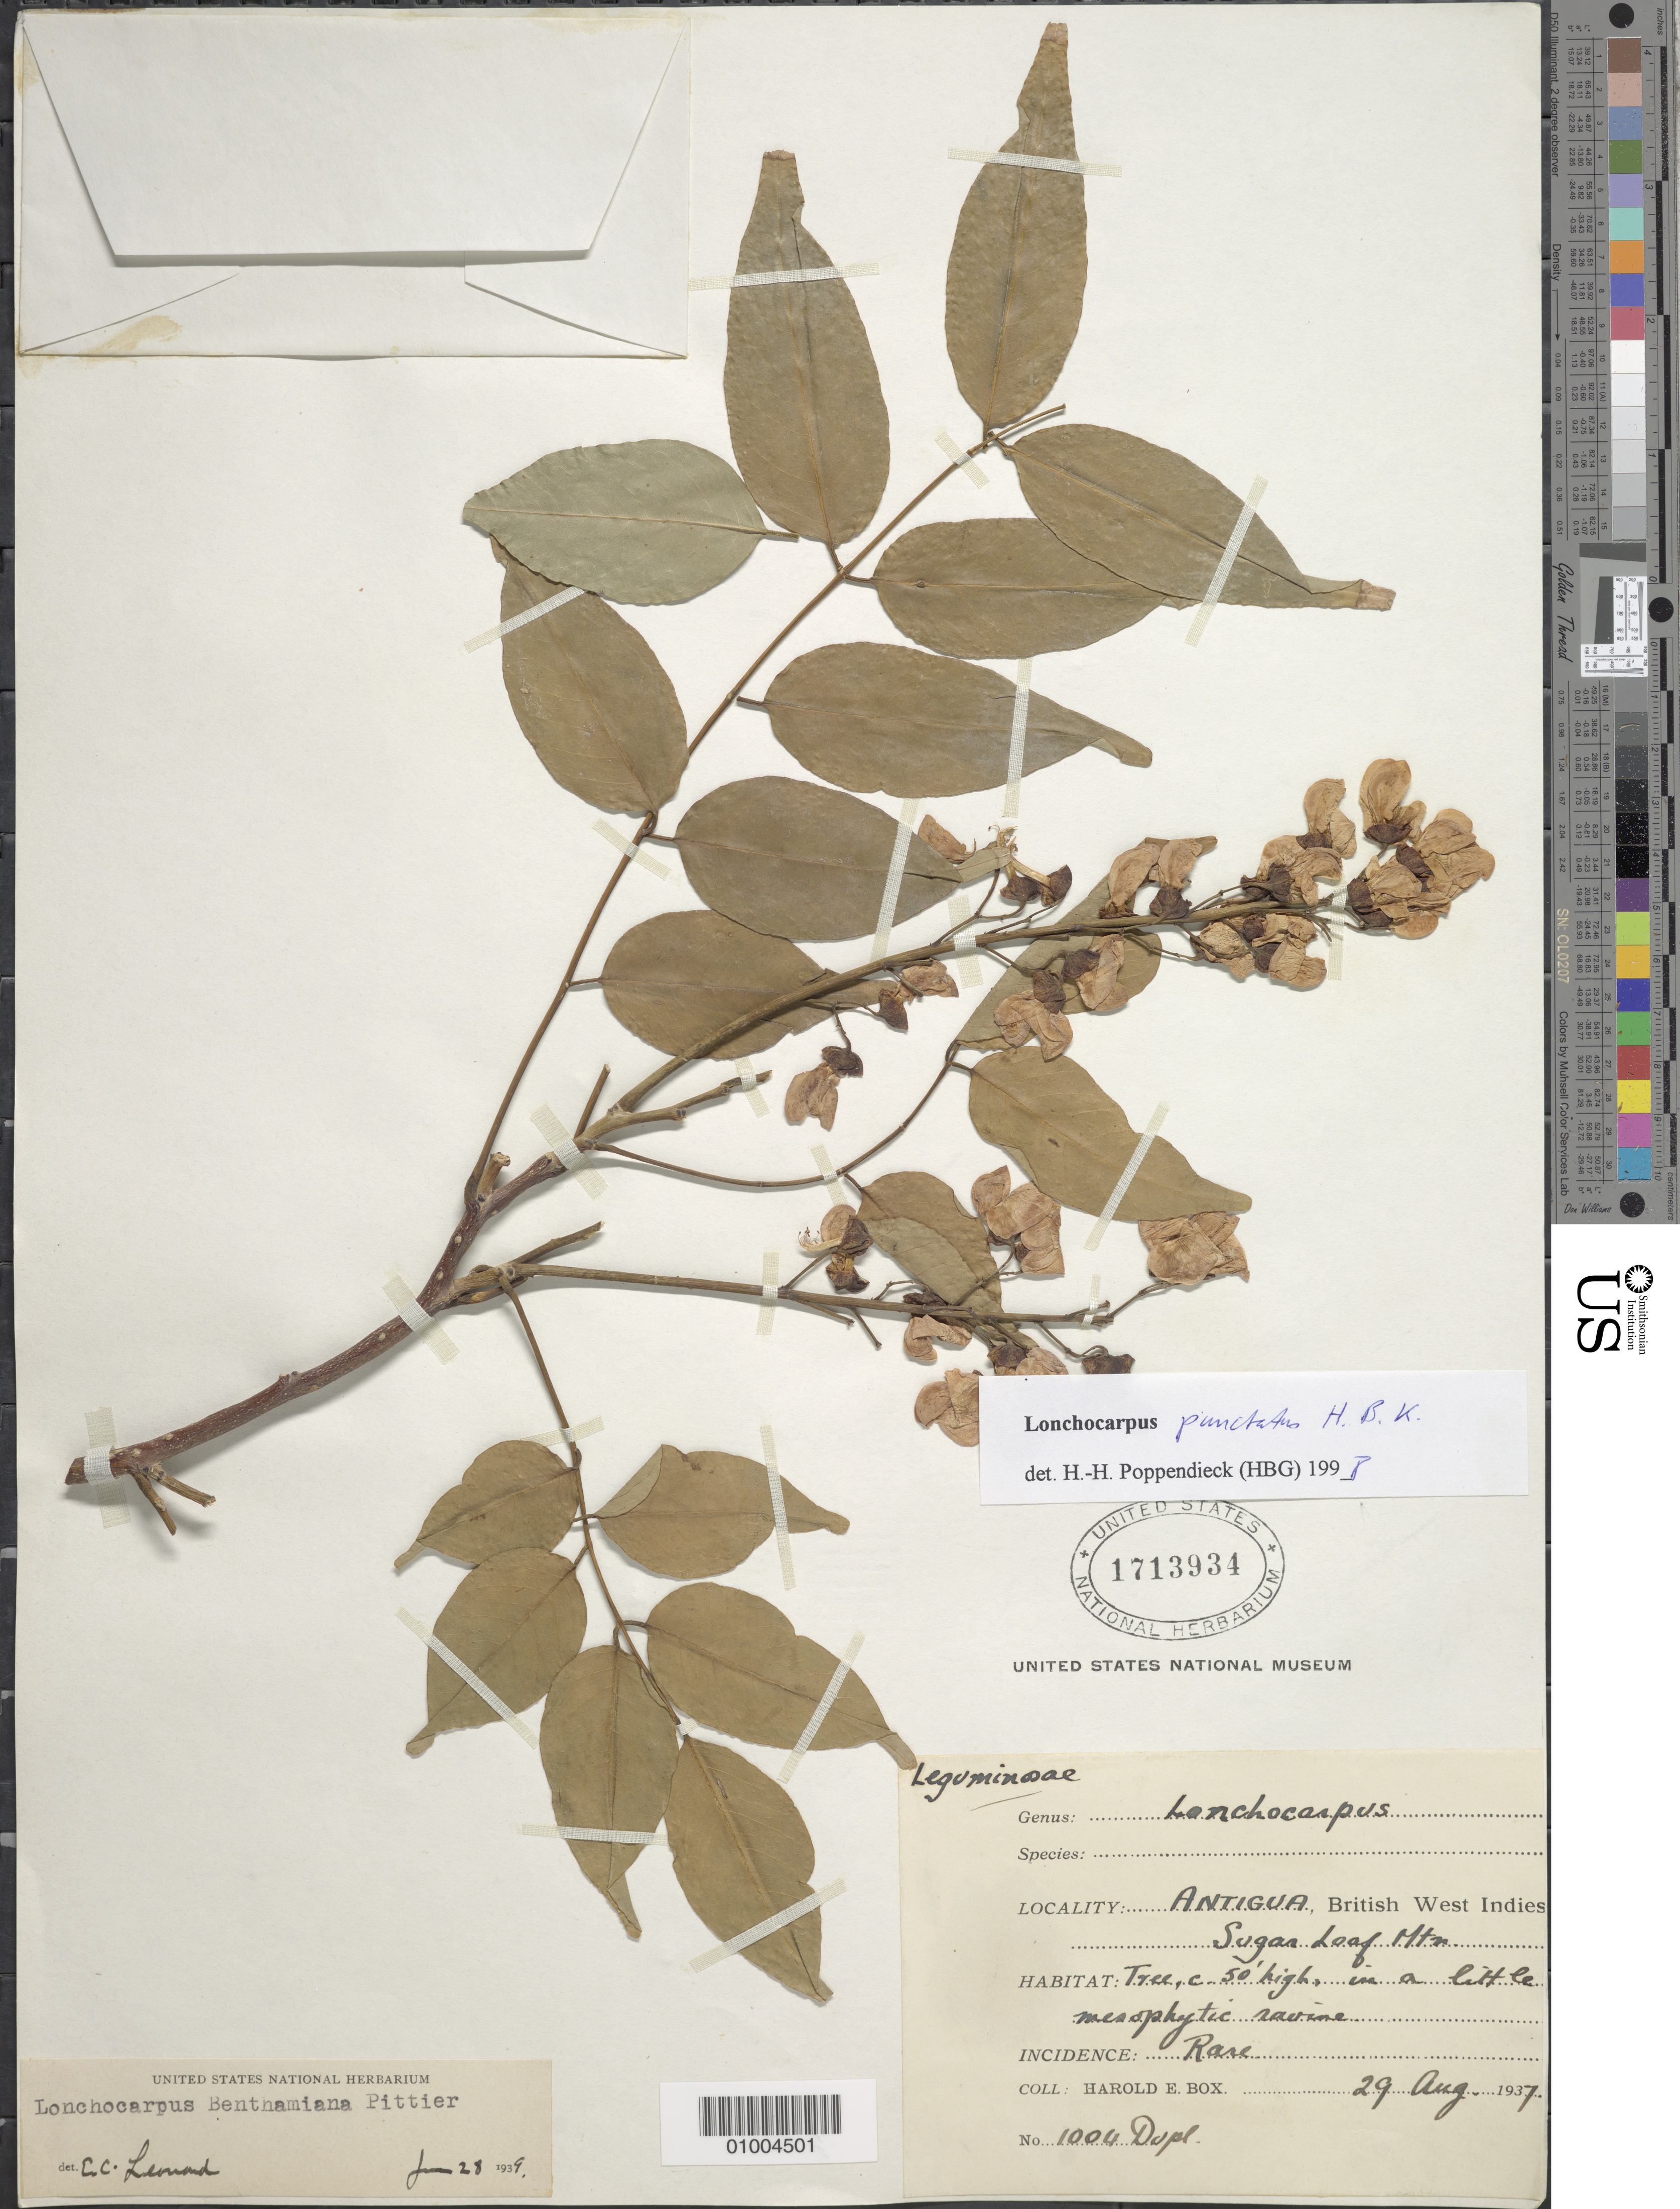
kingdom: Plantae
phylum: Tracheophyta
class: Magnoliopsida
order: Fabales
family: Fabaceae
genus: Lonchocarpus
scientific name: Lonchocarpus punctatus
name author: Kunth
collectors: H. E. Box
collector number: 1004 Dupl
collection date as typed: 29 Aug 1937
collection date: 1937-08-29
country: Antigua and Barbuda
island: Antigua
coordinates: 0 N, 0 E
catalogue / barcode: US 1713934